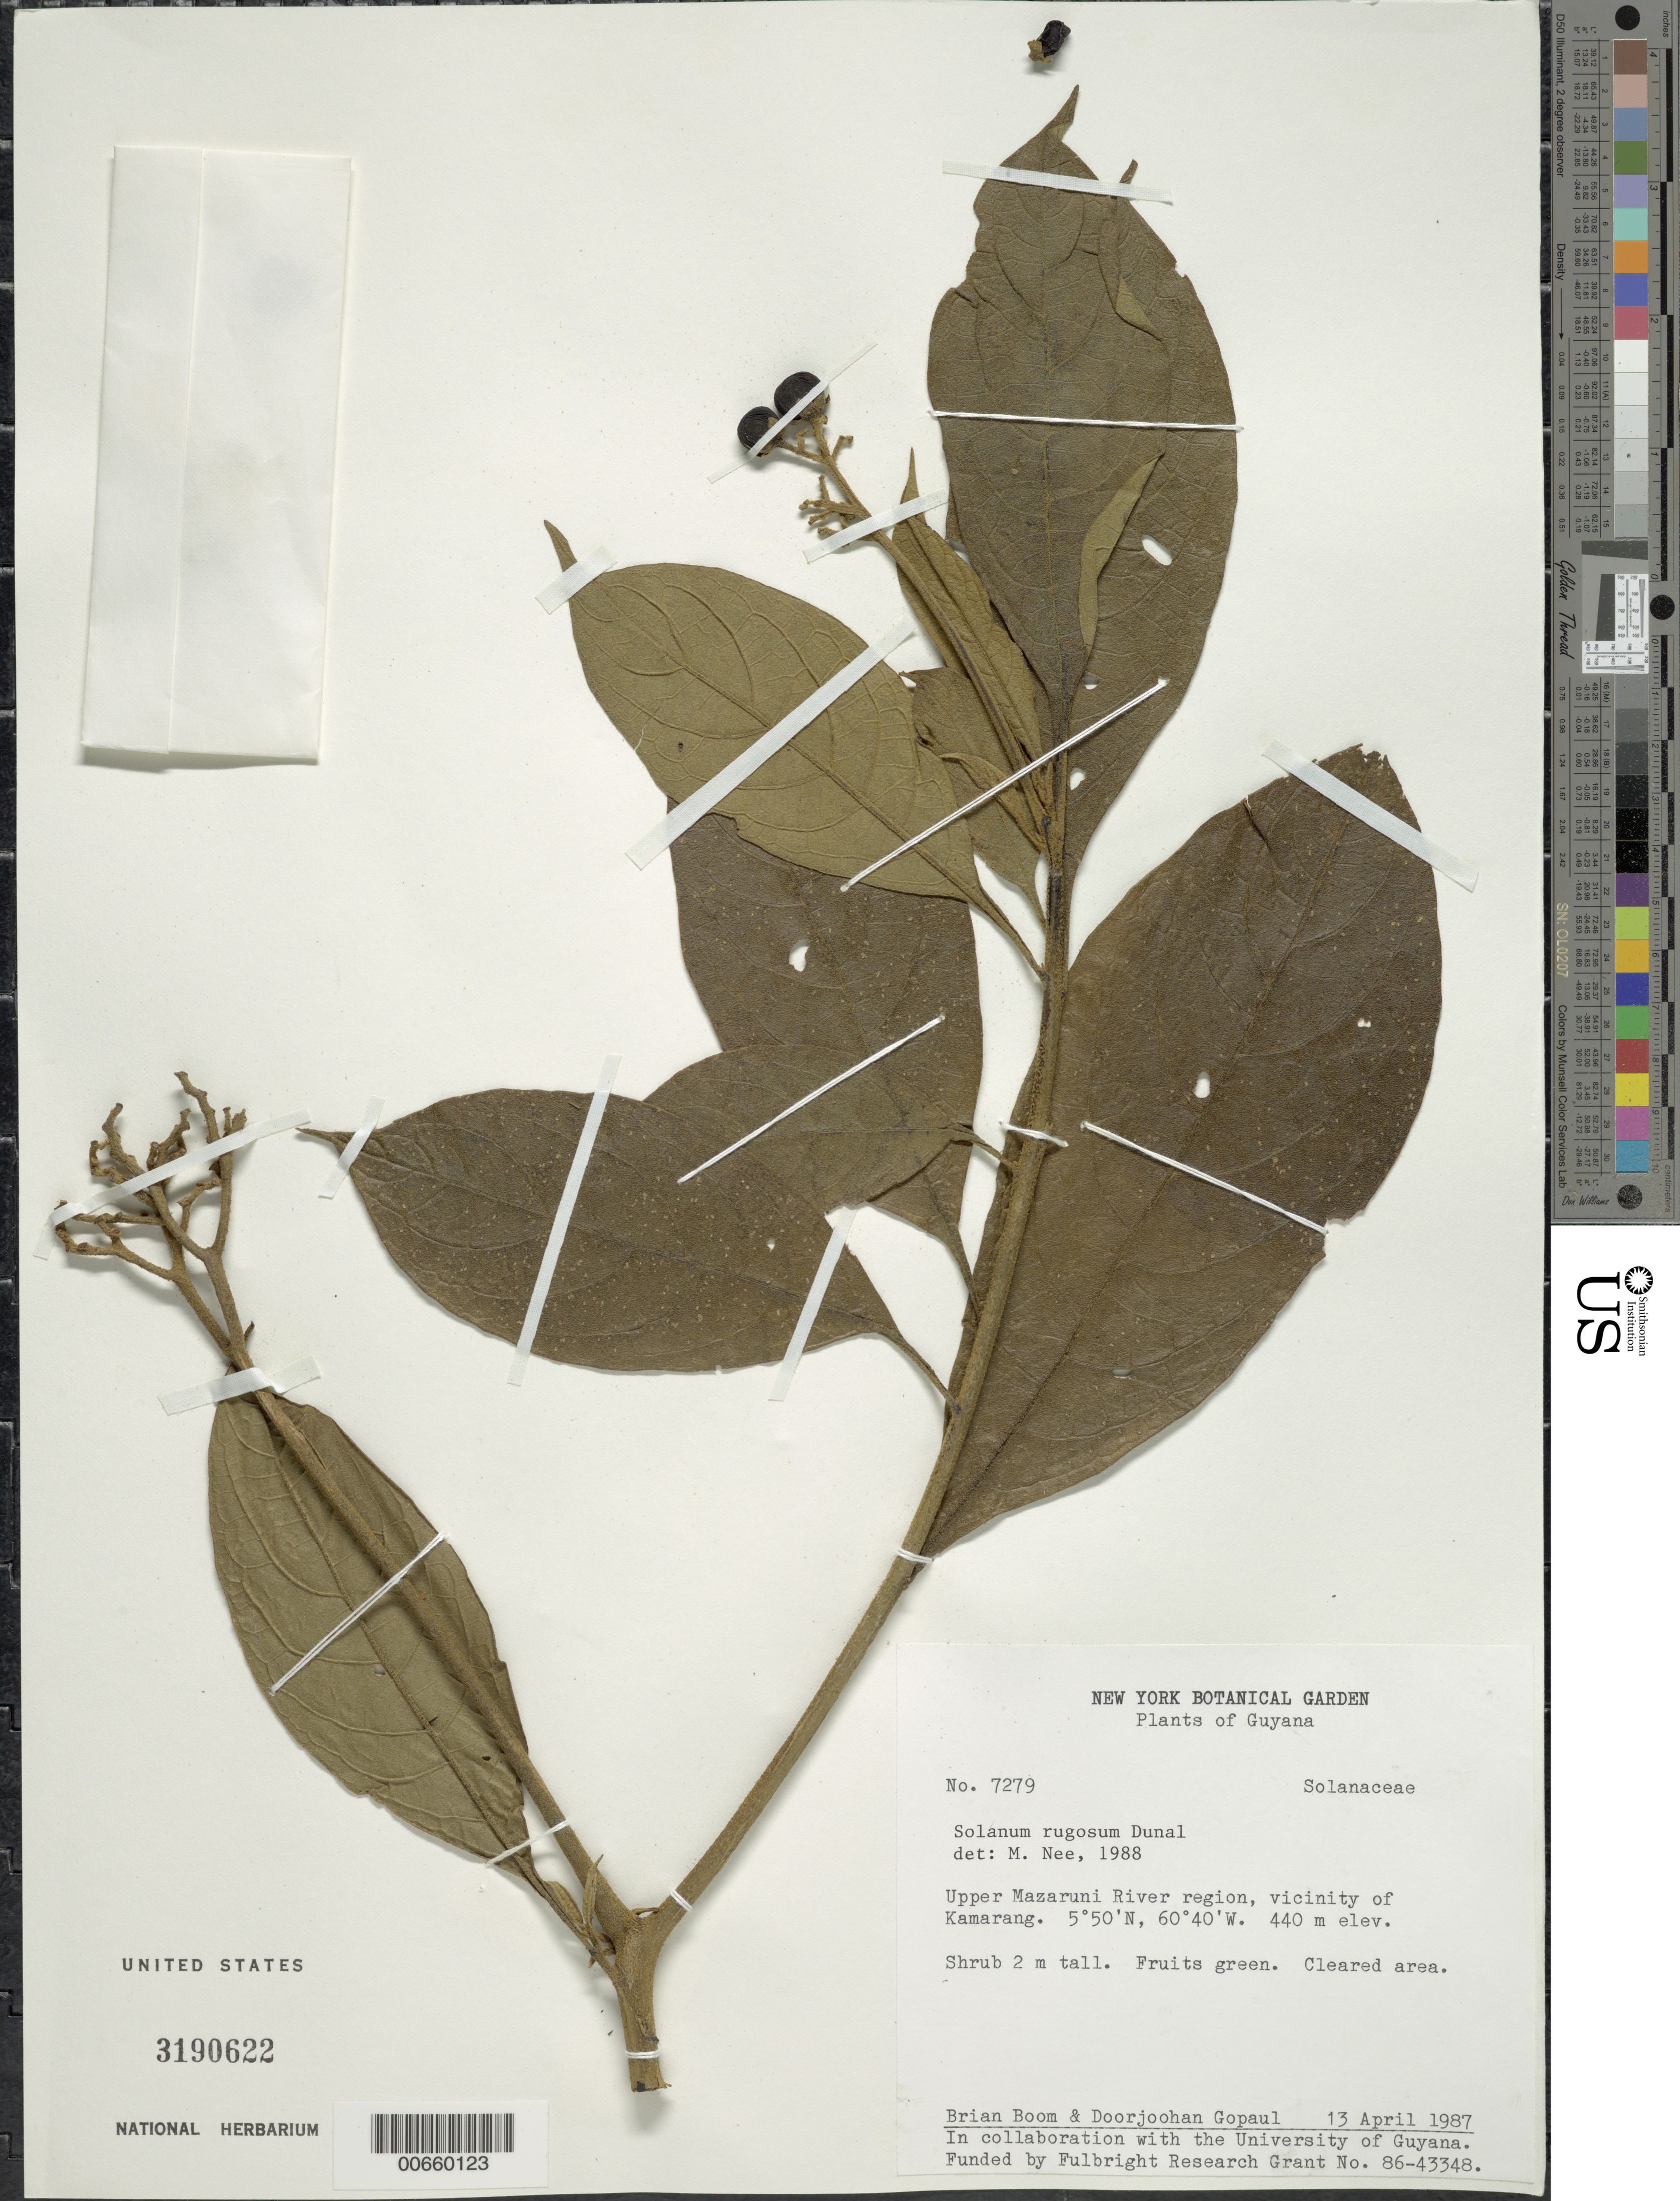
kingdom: Plantae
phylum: Tracheophyta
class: Magnoliopsida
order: Solanales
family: Solanaceae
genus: Solanum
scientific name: Solanum rugosum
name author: Dunal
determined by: Nee, Michael H.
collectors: B. M. Boom & D. Gopaul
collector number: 7279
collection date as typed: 4 Apr 1987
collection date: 1987-04-04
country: Guyana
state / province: Cuyuni-Mazaruni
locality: Kamarang vic., upper Mazaruni R.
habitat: Cleared area.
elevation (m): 440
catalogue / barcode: US 3190622